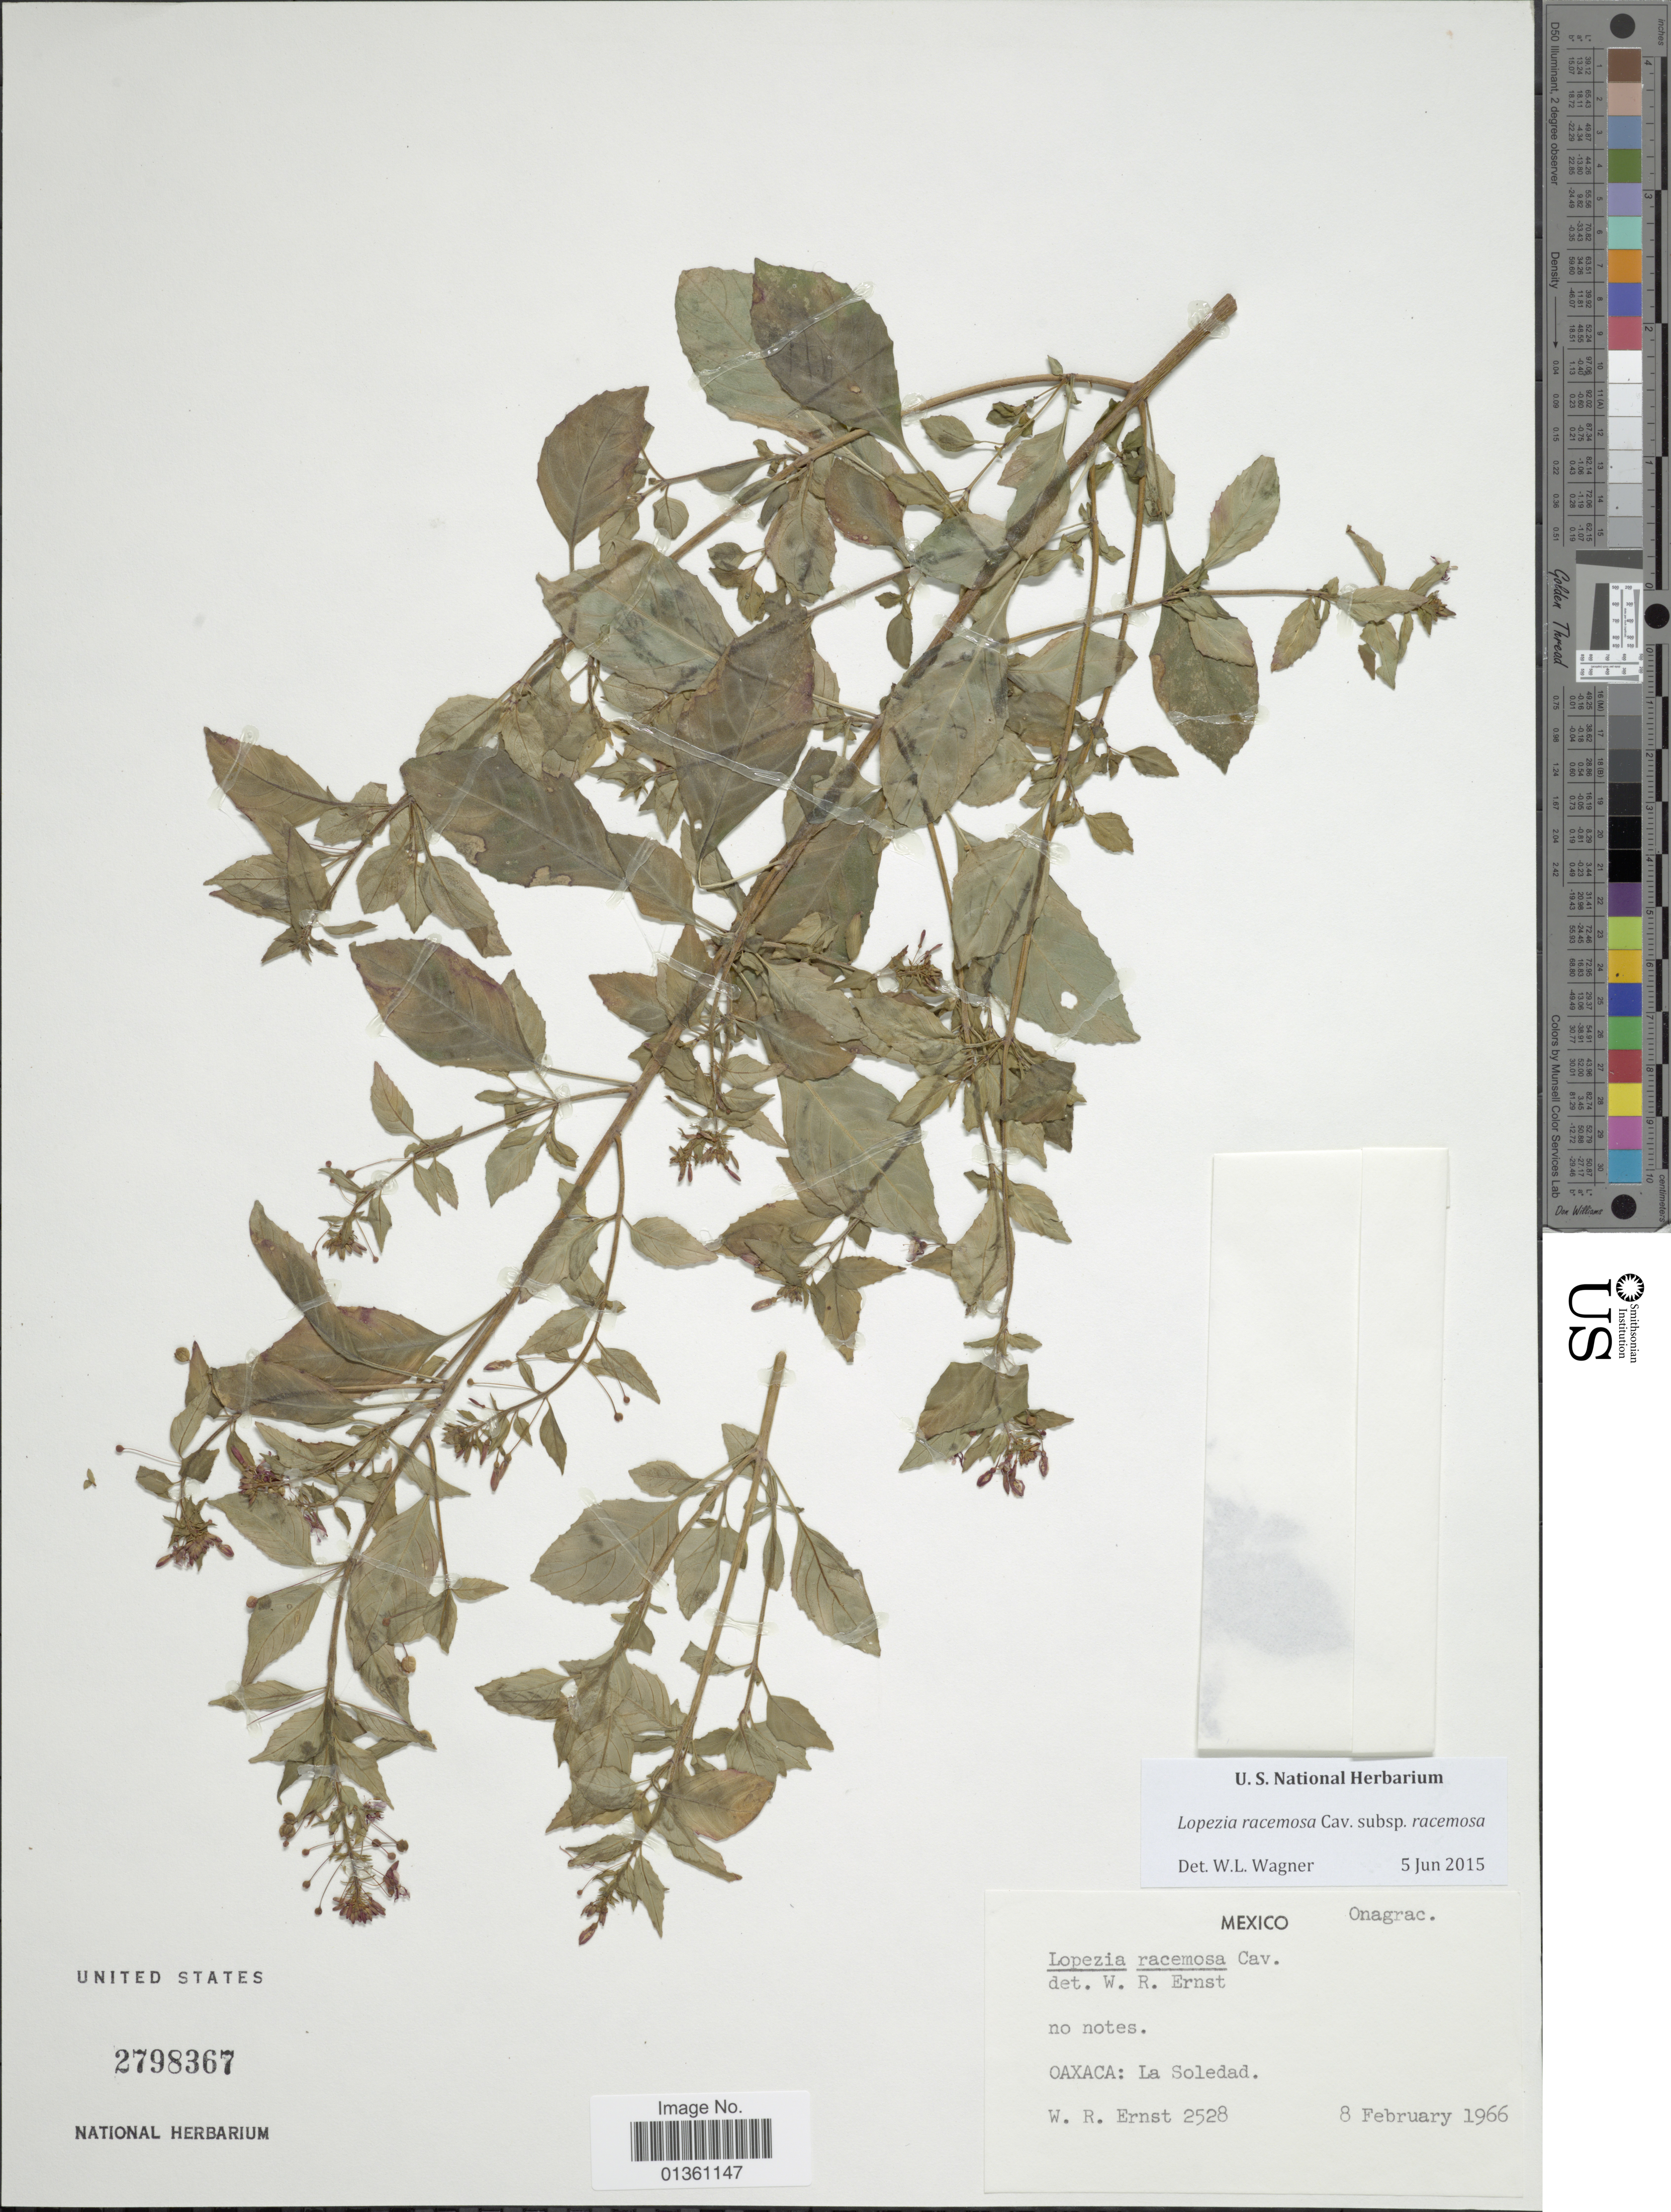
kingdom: Plantae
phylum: Tracheophyta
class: Magnoliopsida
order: Myrtales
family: Onagraceae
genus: Lopezia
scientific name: Lopezia racemosa subsp. racemosa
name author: Cav.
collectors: W. R. Ernst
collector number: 2528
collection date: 1966-02-08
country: Mexico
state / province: Oaxaca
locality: La Soledad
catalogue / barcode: US 2798367